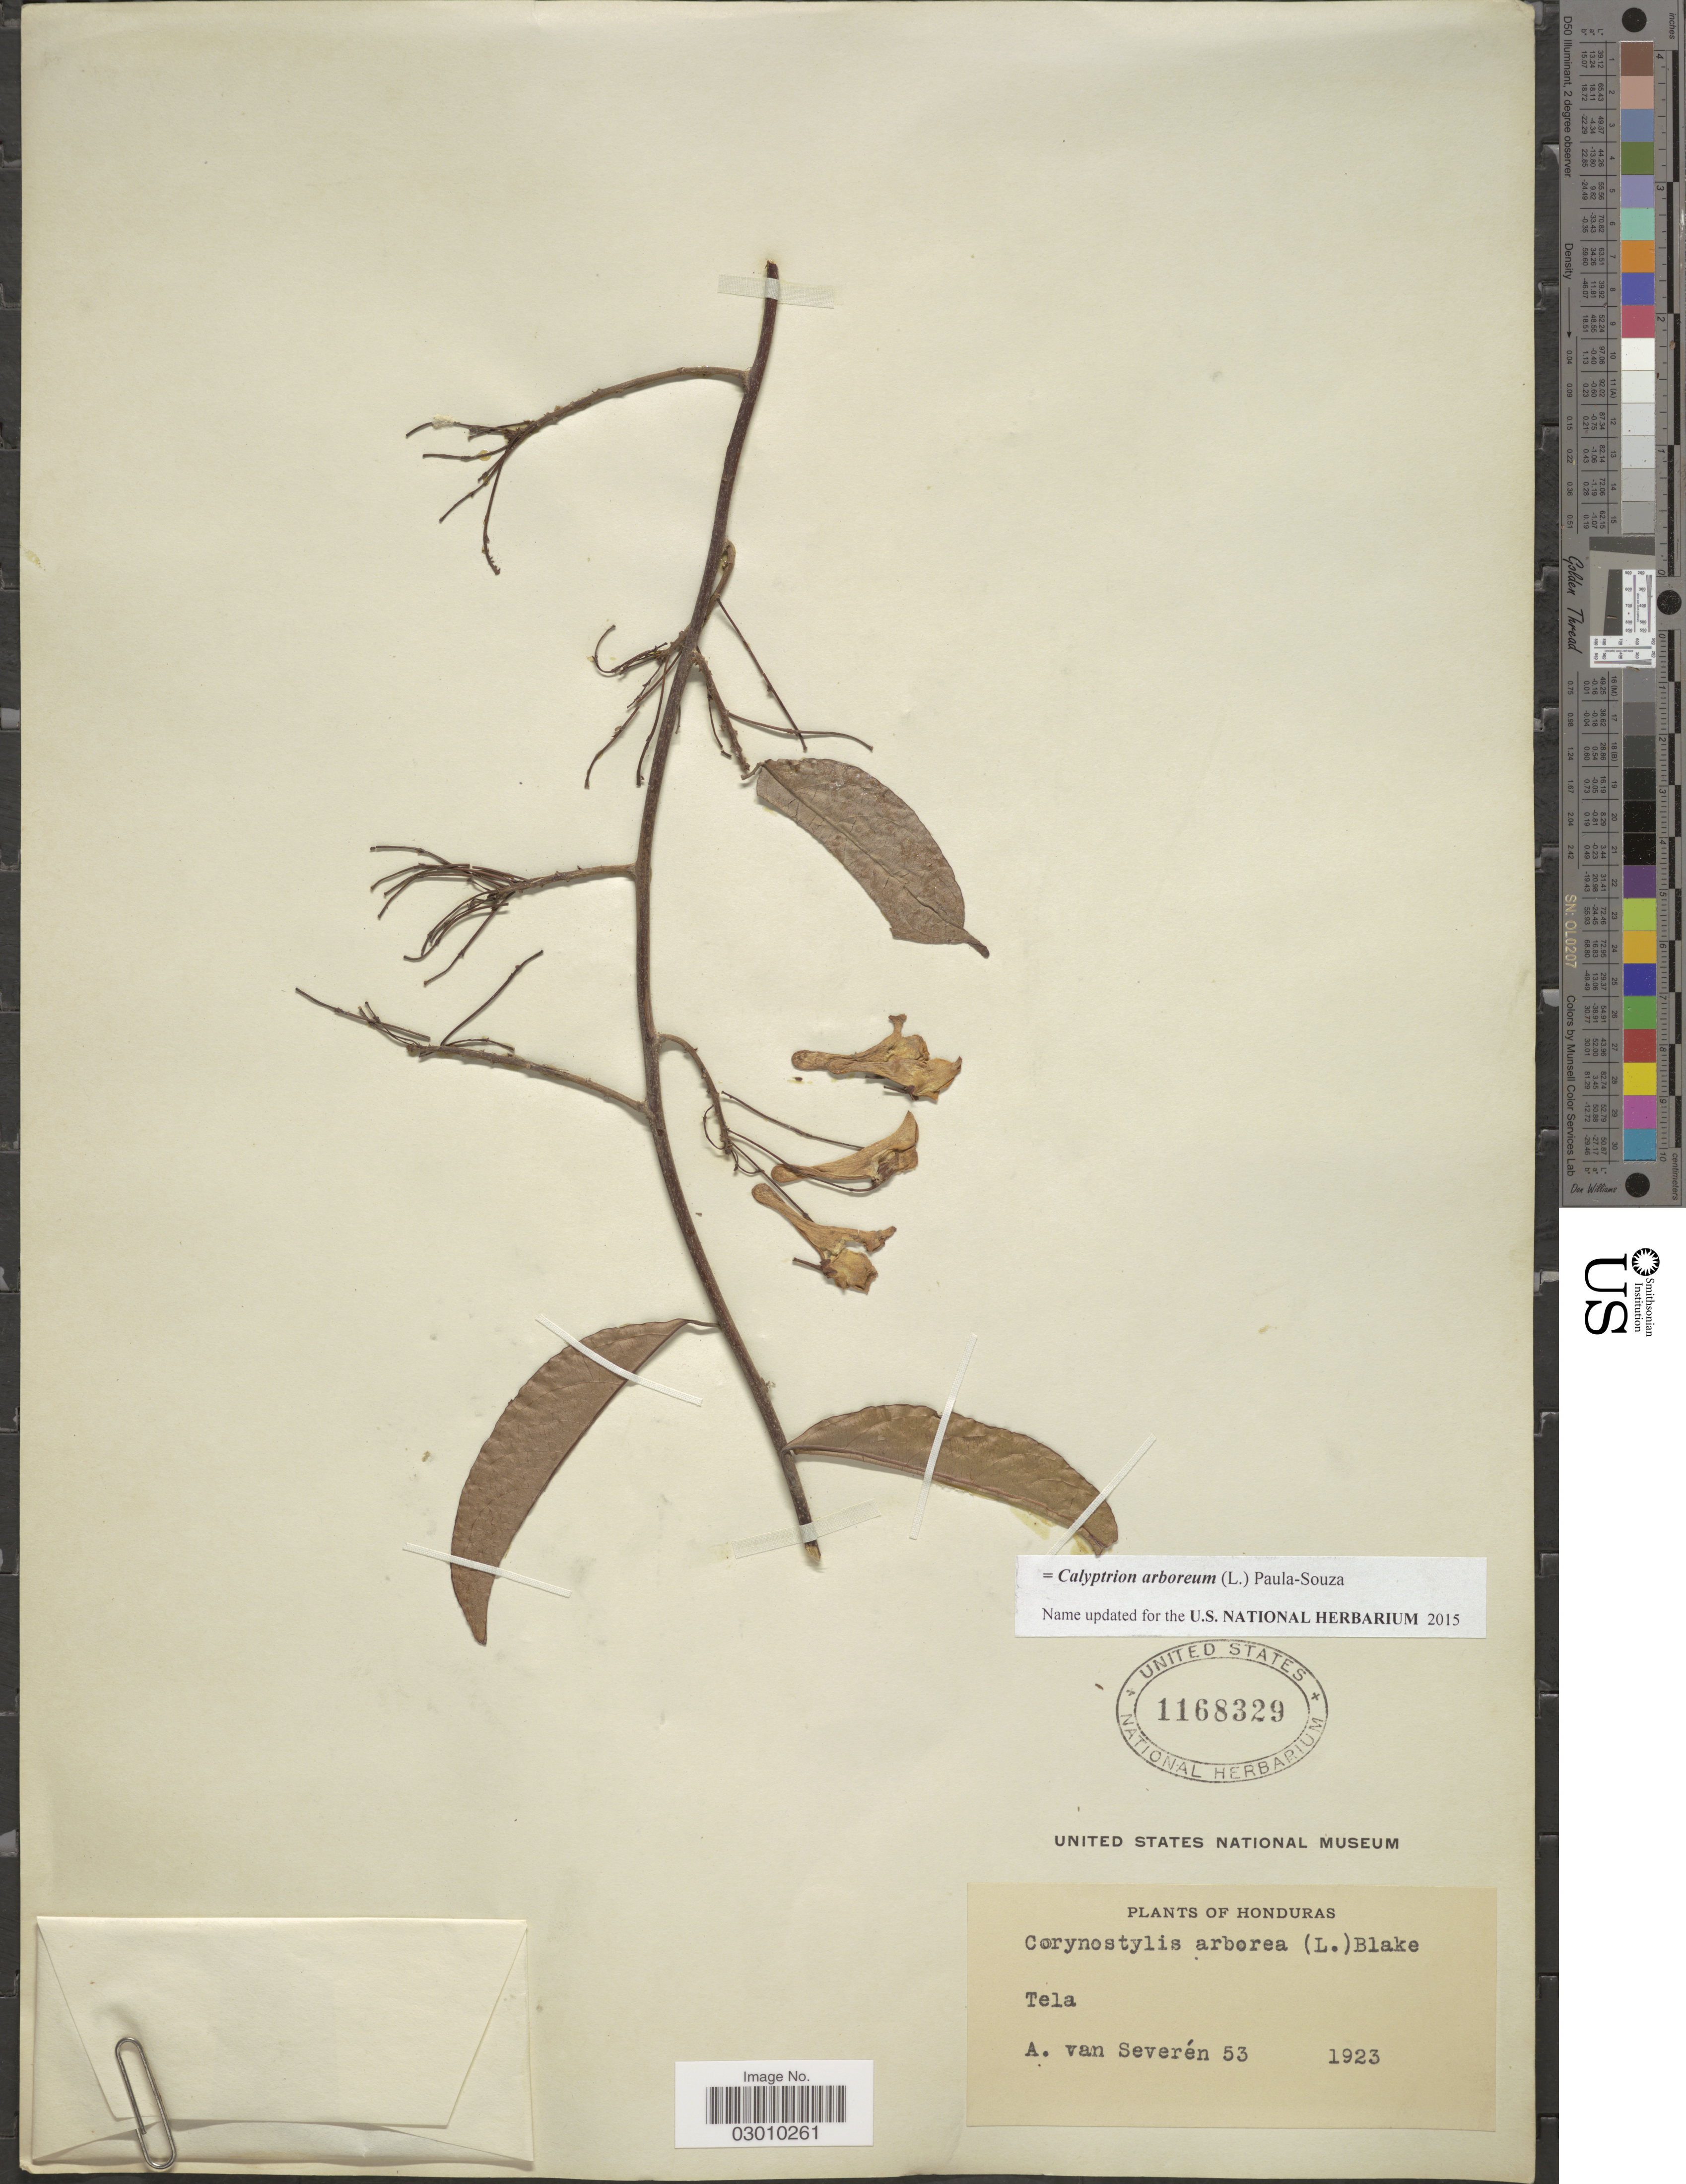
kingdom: Plantae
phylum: Tracheophyta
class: Magnoliopsida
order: Malpighiales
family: Violaceae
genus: Calyptrion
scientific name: Calyptrion sp.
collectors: A. Van Severen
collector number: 53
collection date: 1923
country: Honduras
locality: Tela.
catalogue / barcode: US 1168329